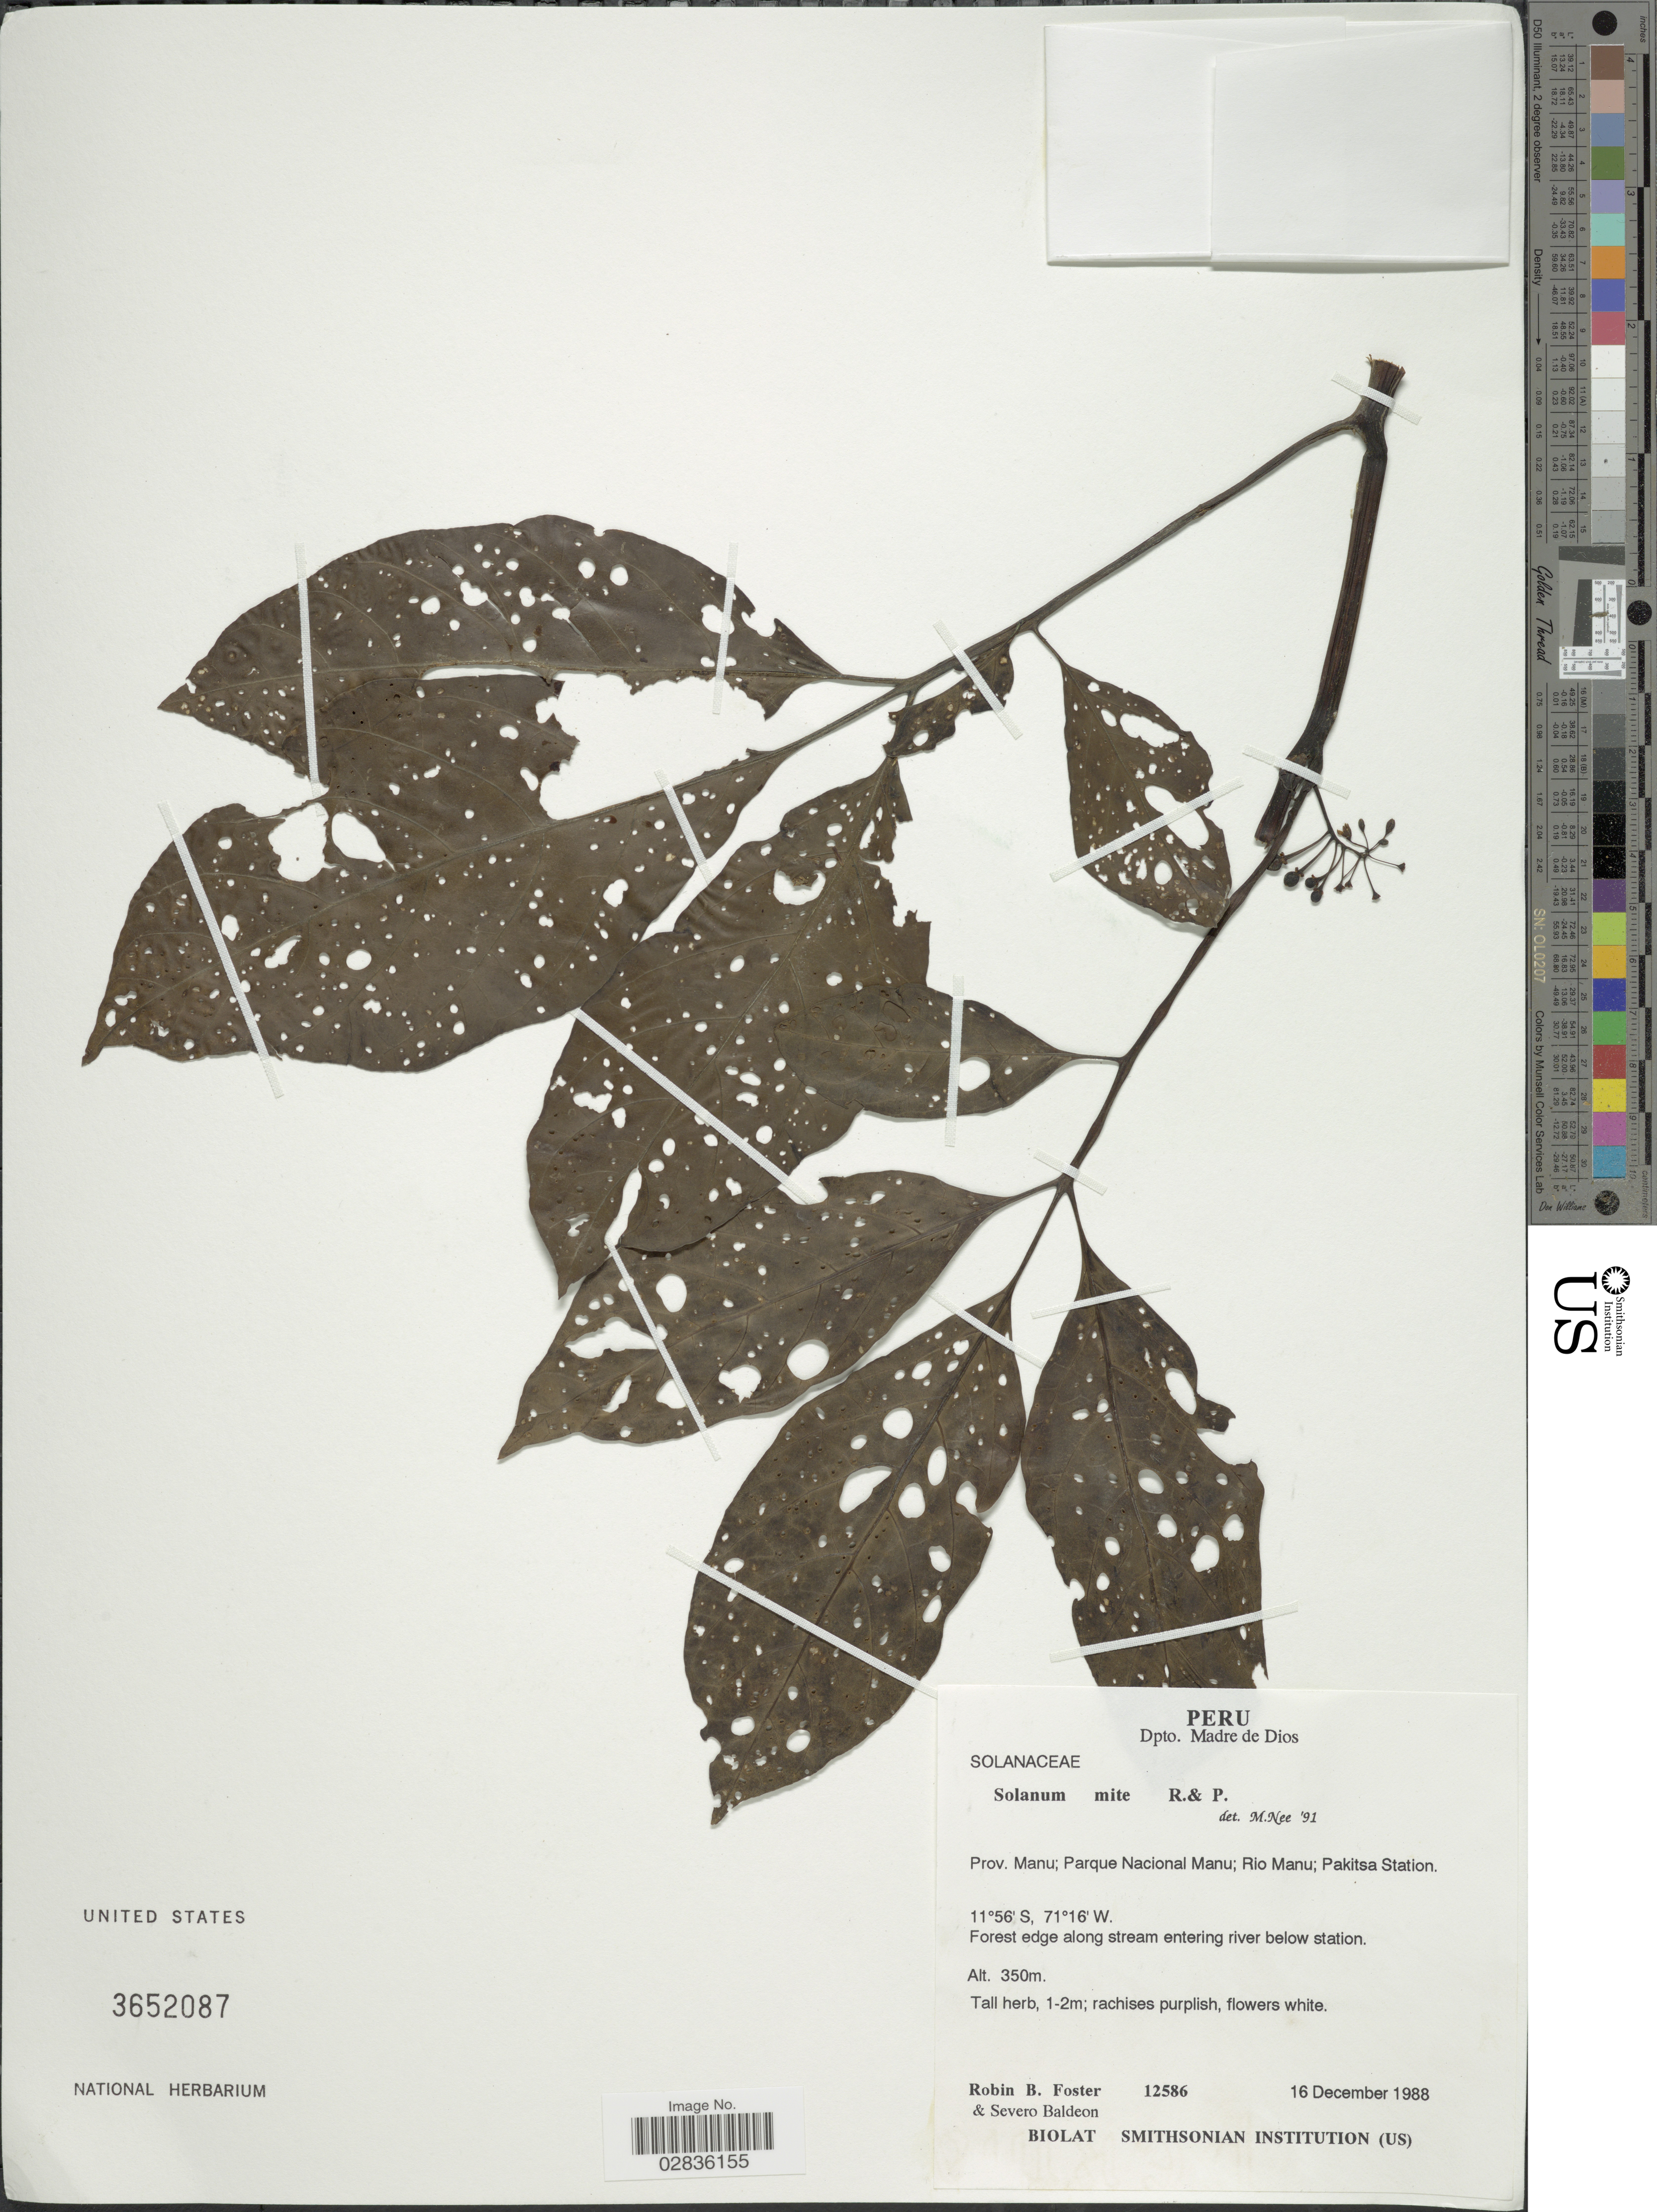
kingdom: Plantae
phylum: Tracheophyta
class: Magnoliopsida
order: Solanales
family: Solanaceae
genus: Solanum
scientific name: Solanum mite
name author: Ruiz & Pav.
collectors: R. B. Foster & S. Baldeon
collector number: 12586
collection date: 1988-12-16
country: Peru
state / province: Madre de Dios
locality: Dpto. Madre de Dios. Prov. Manu; Parque Nacional Manu; Rio Manu; Pakitsa Station.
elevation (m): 350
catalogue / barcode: US 3652087